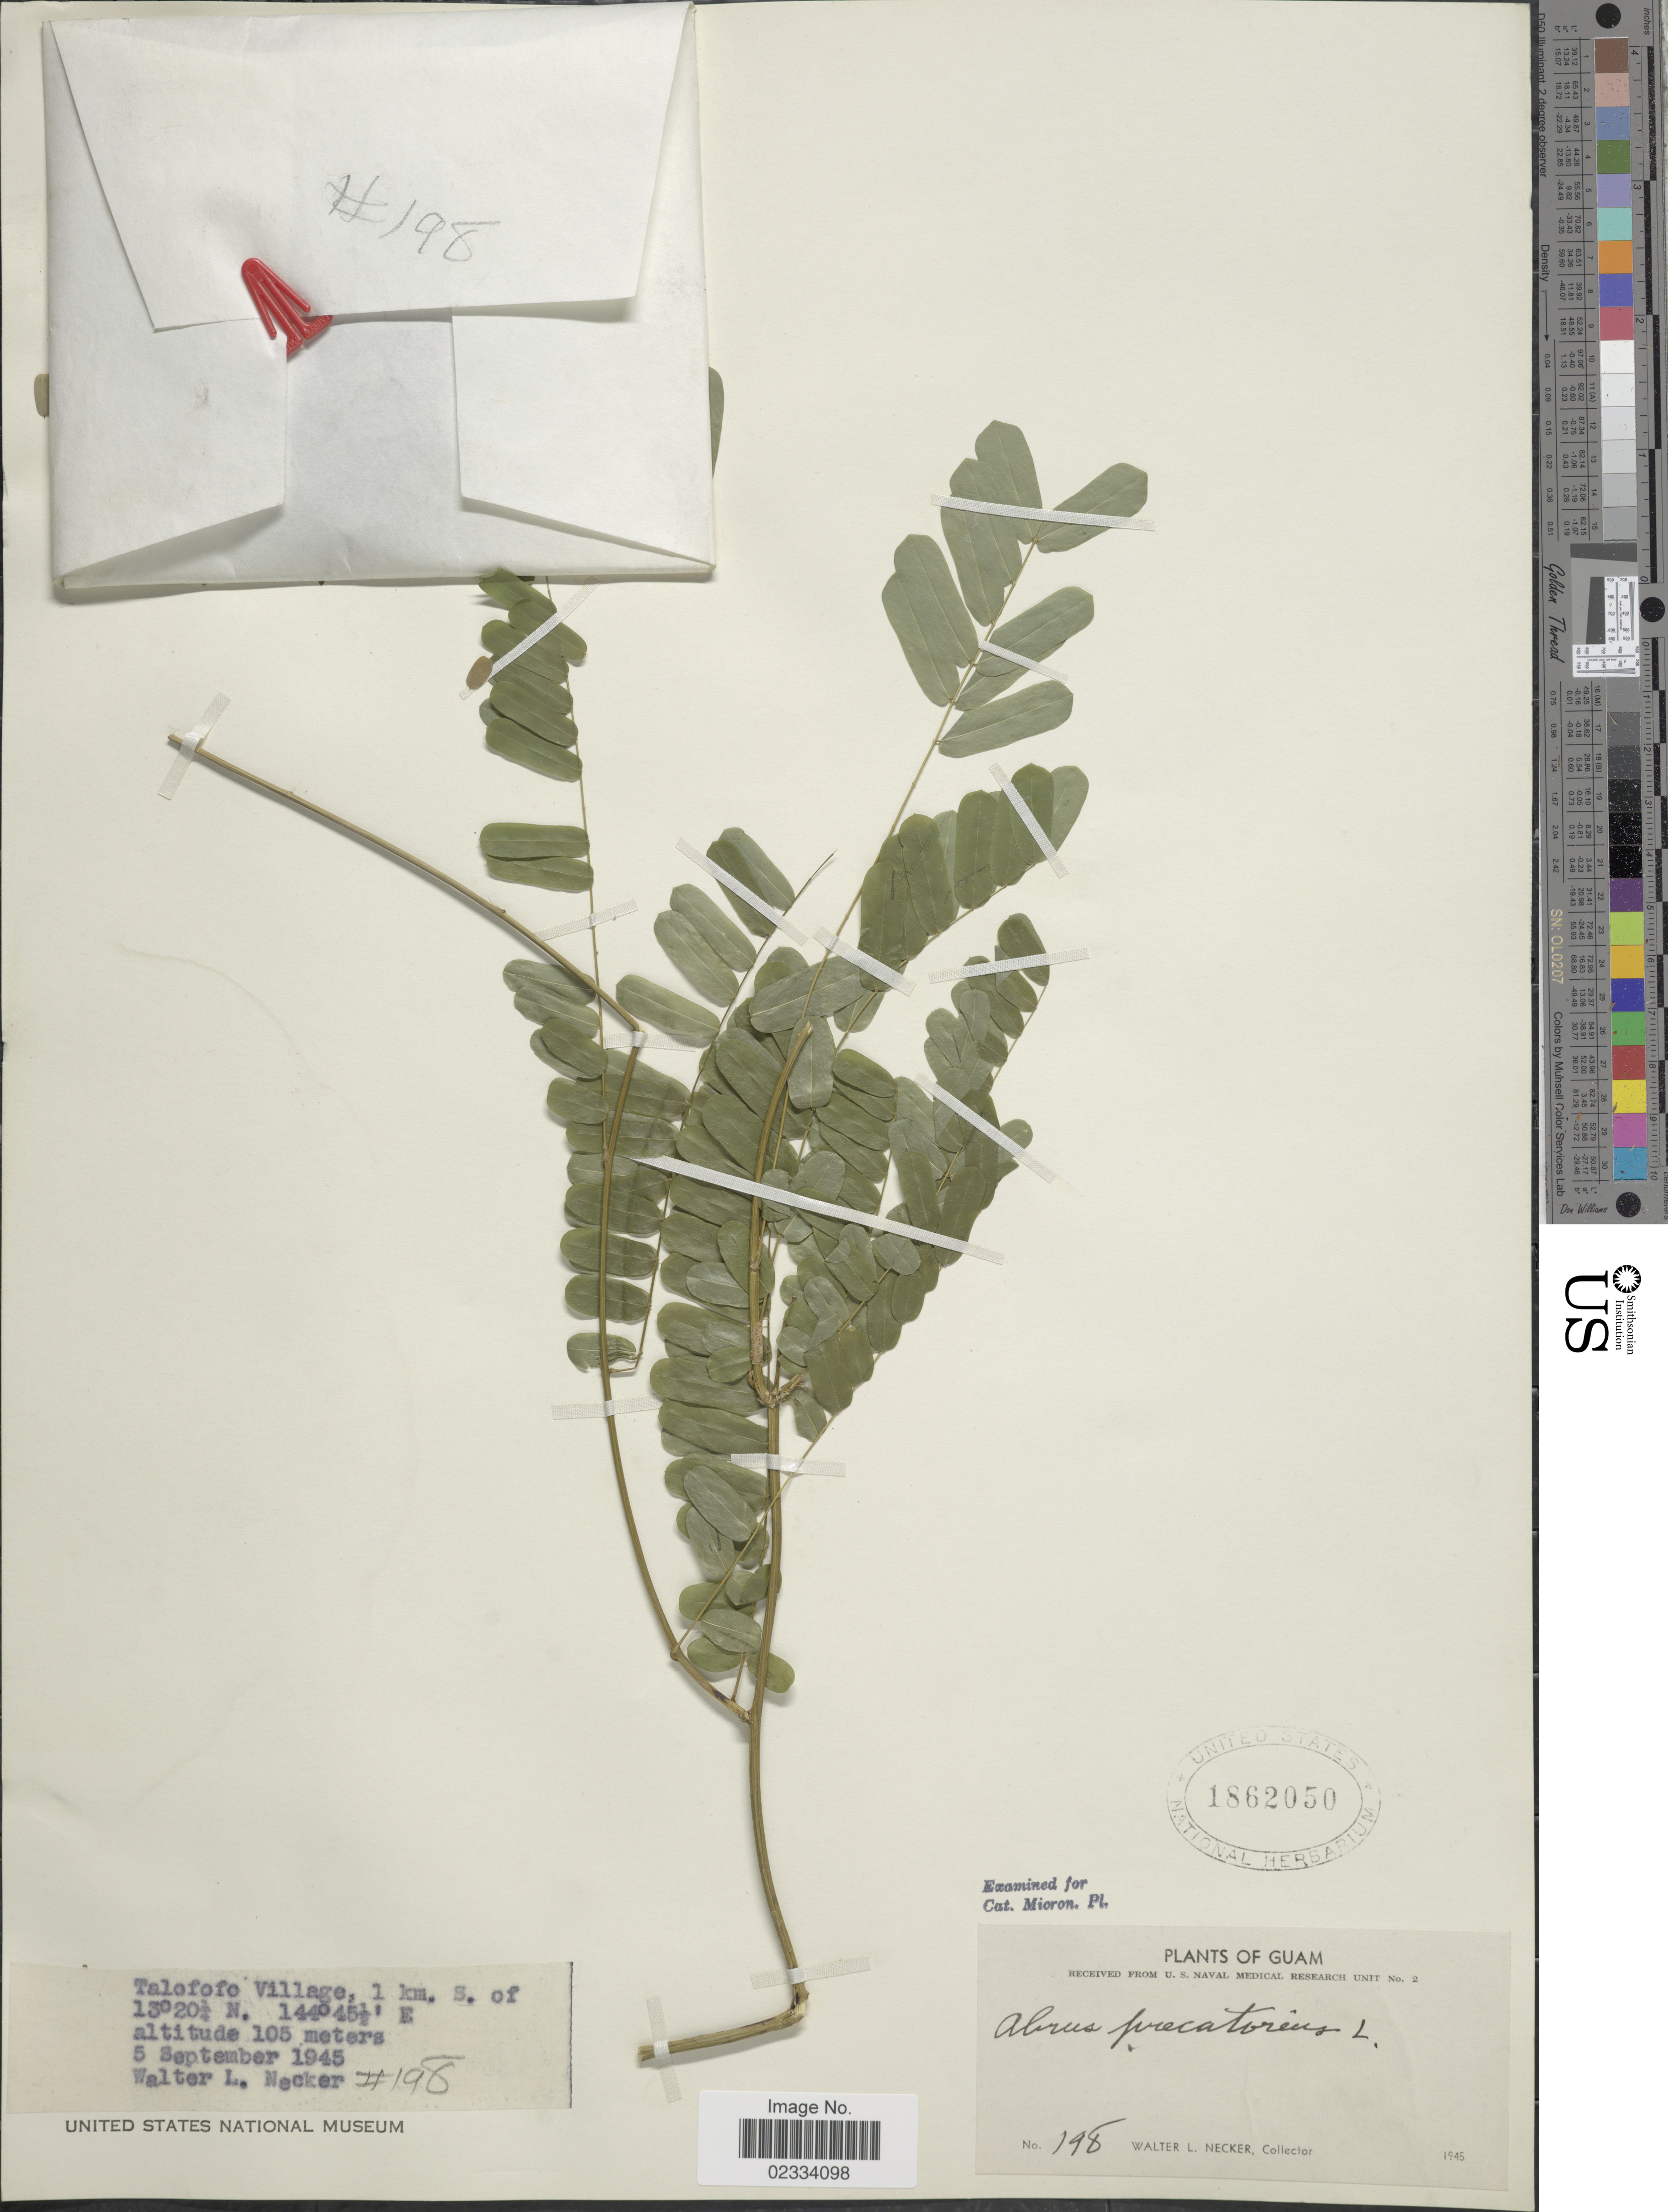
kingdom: Plantae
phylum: Tracheophyta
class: Magnoliopsida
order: Fabales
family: Fabaceae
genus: Abrus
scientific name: Abrus precatorius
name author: L.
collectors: W. L. Necker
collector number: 198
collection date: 1945-09-05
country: Guam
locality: Talofofo Village, 1 km. S. of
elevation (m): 105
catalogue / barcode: US 1862050